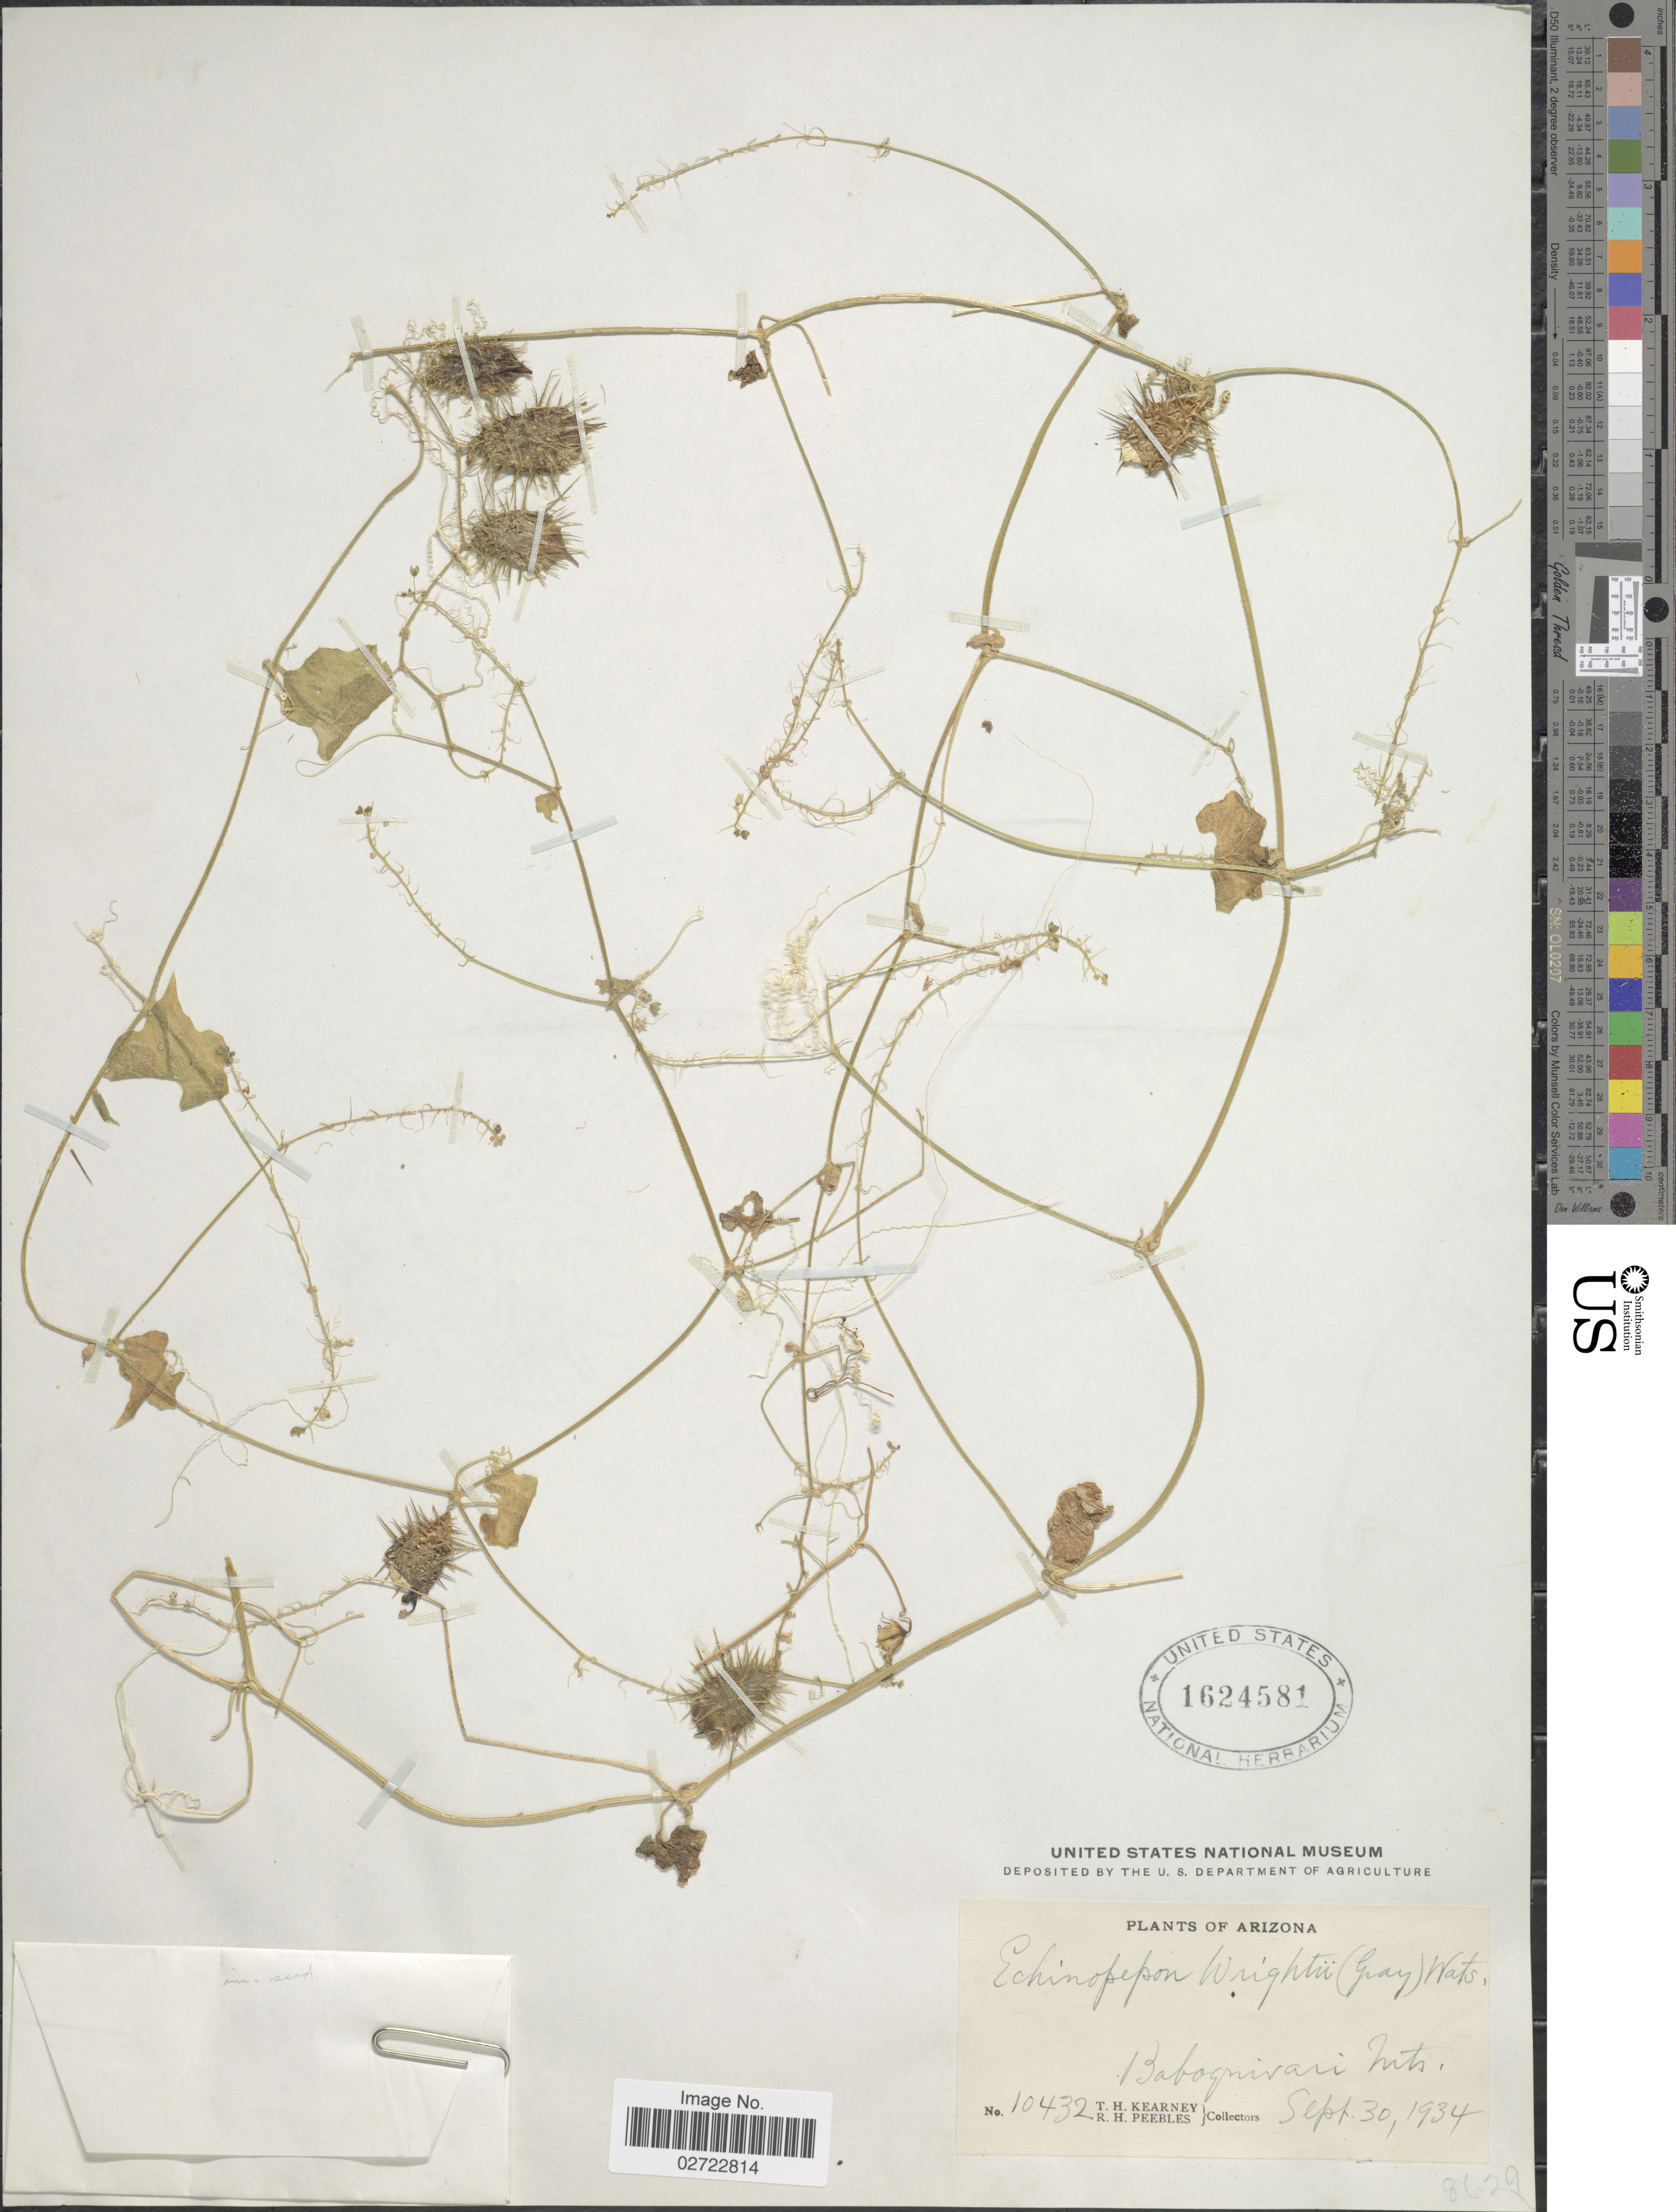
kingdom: Plantae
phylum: Tracheophyta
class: Magnoliopsida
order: Cucurbitales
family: Cucurbitaceae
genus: Echinopepon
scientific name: Echinopepon wrightii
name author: (A. Gray) S. Watson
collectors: T. H. Kearney & R. H. Peebles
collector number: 10432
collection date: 1934-09-30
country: United States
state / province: Arizona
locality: Baboquivari Mts.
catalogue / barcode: US 1624581